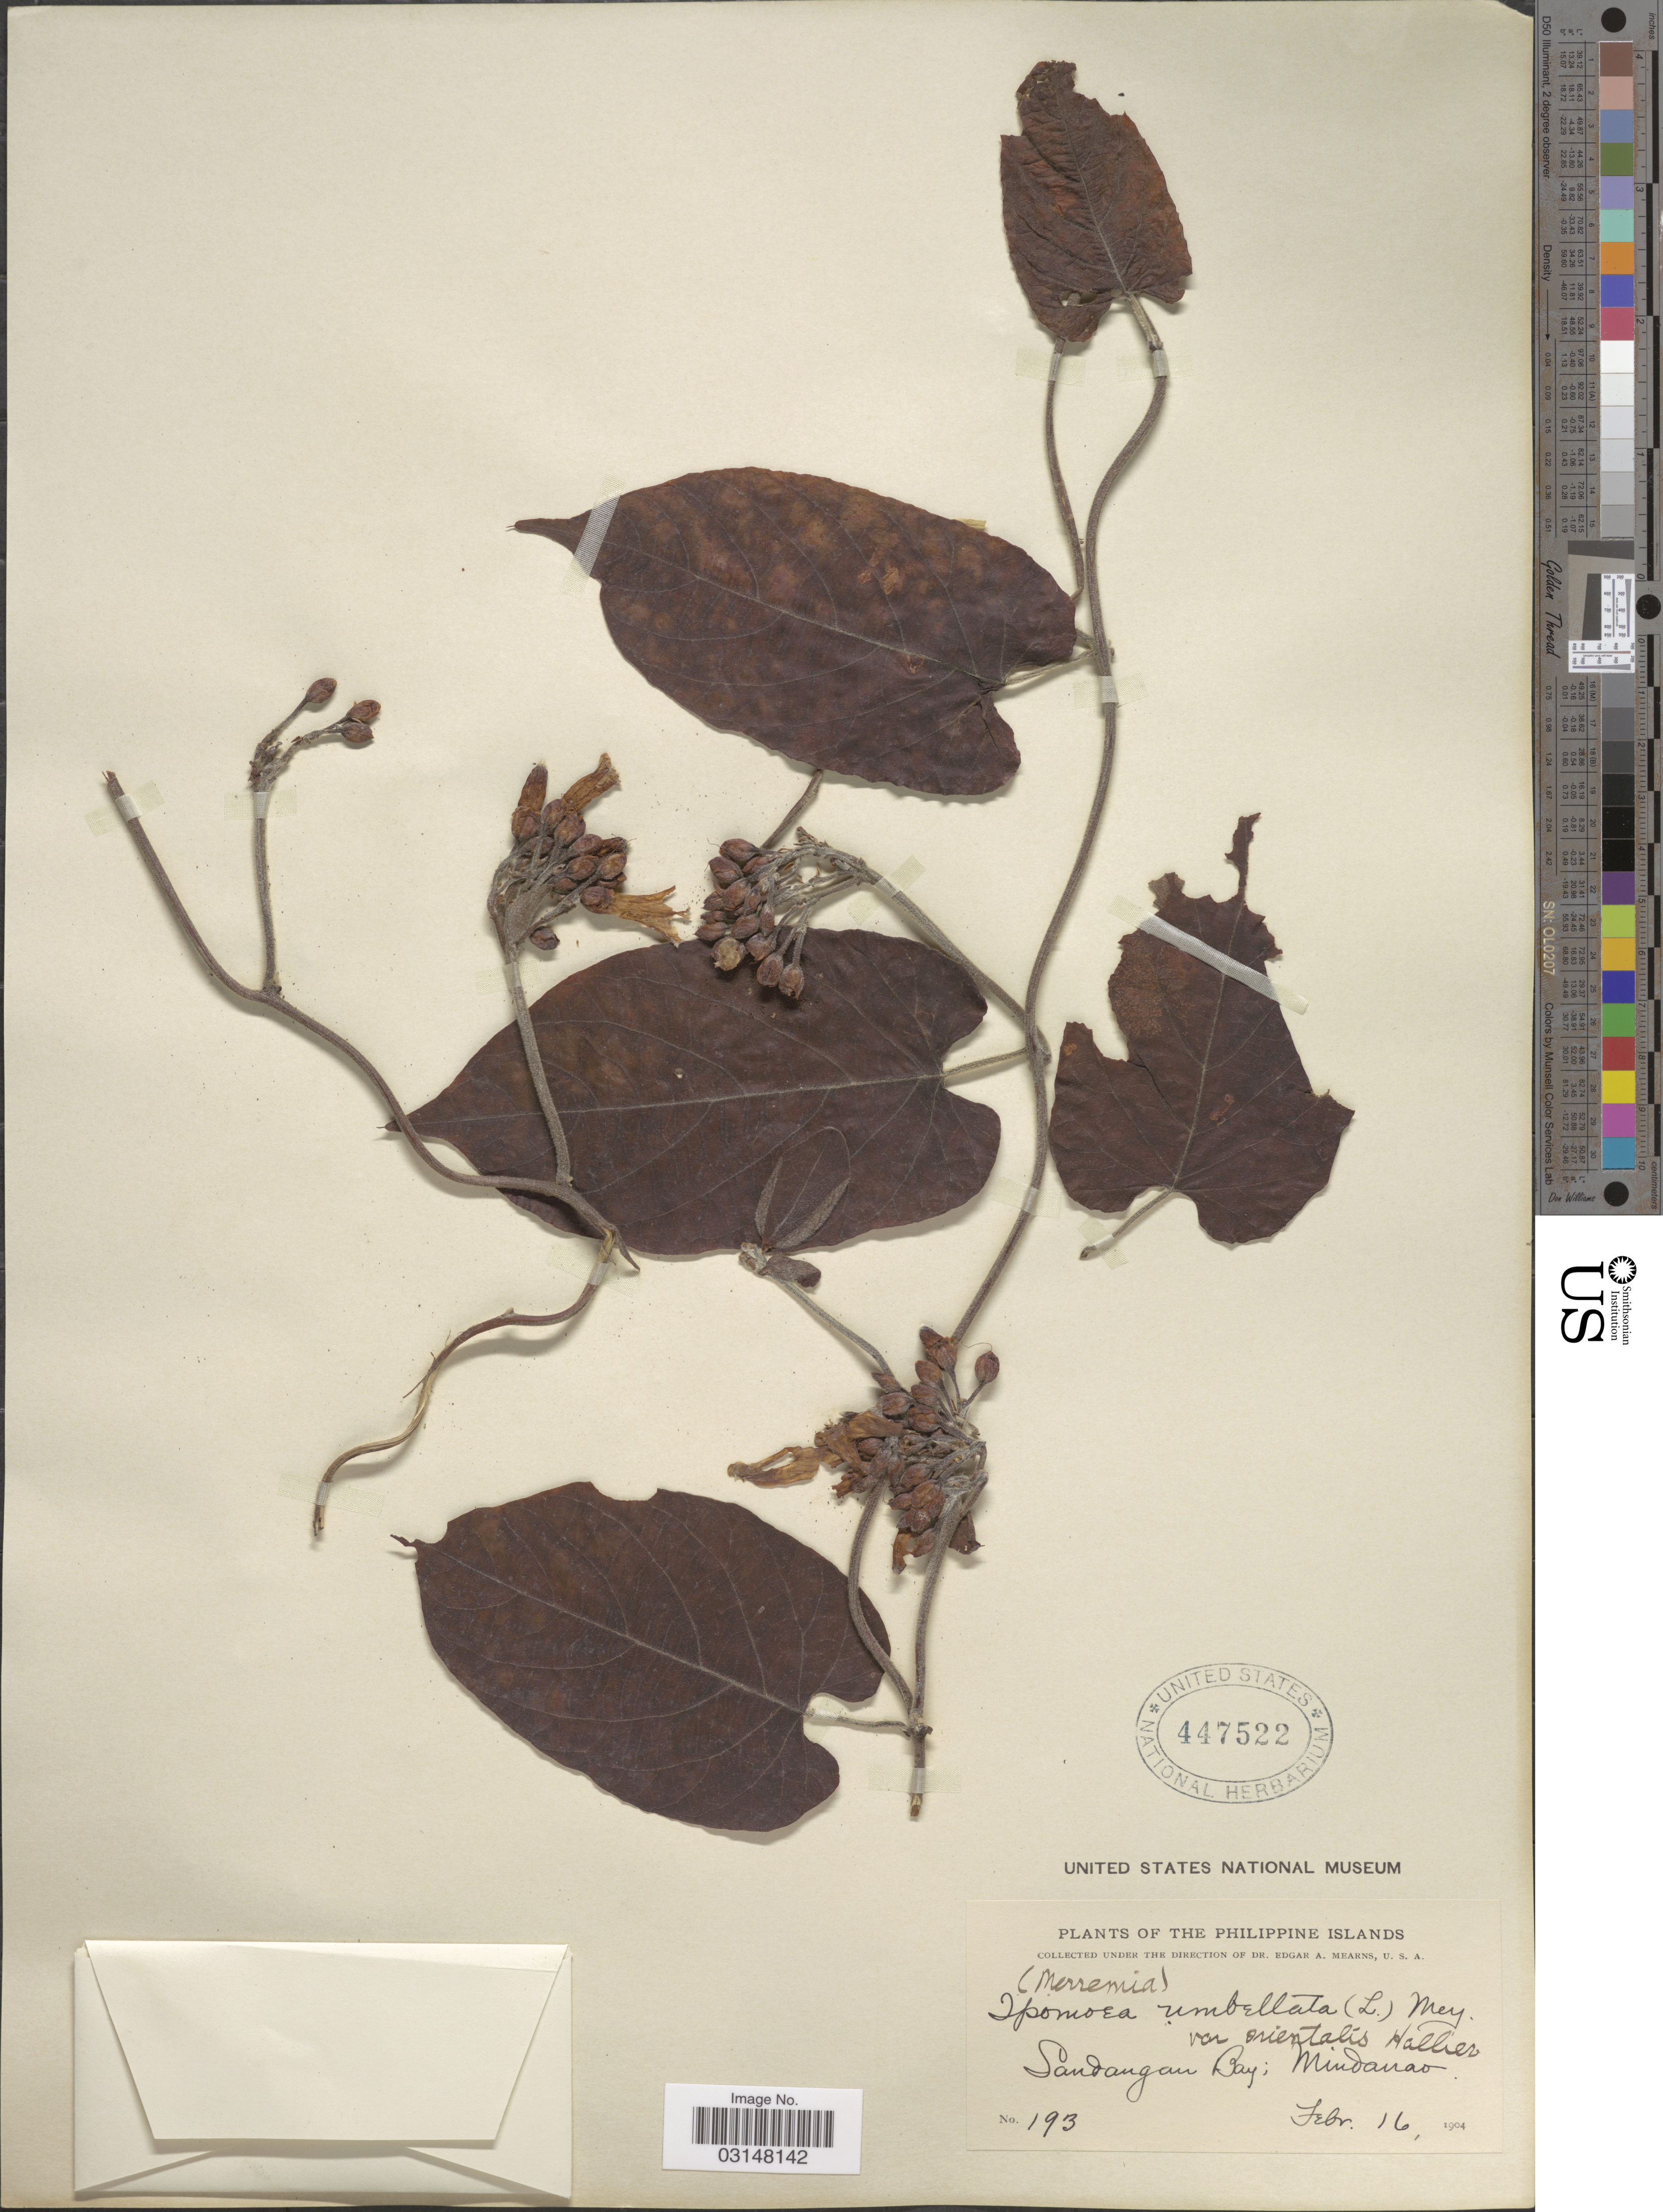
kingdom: Plantae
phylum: Tracheophyta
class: Magnoliopsida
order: Solanales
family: Convolvulaceae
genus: Camonea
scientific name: Camonea pilosa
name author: (Houtt.) A. R. Simões & Staples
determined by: Strong, Mark T., (BOT), Smithsonian Institution - National Museum of Natural History (UNITED STATES)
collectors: E. A. Mearns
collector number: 193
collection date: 1904-02-16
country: Philippines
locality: Sandangan Bay; Mindanao.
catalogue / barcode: US 447522